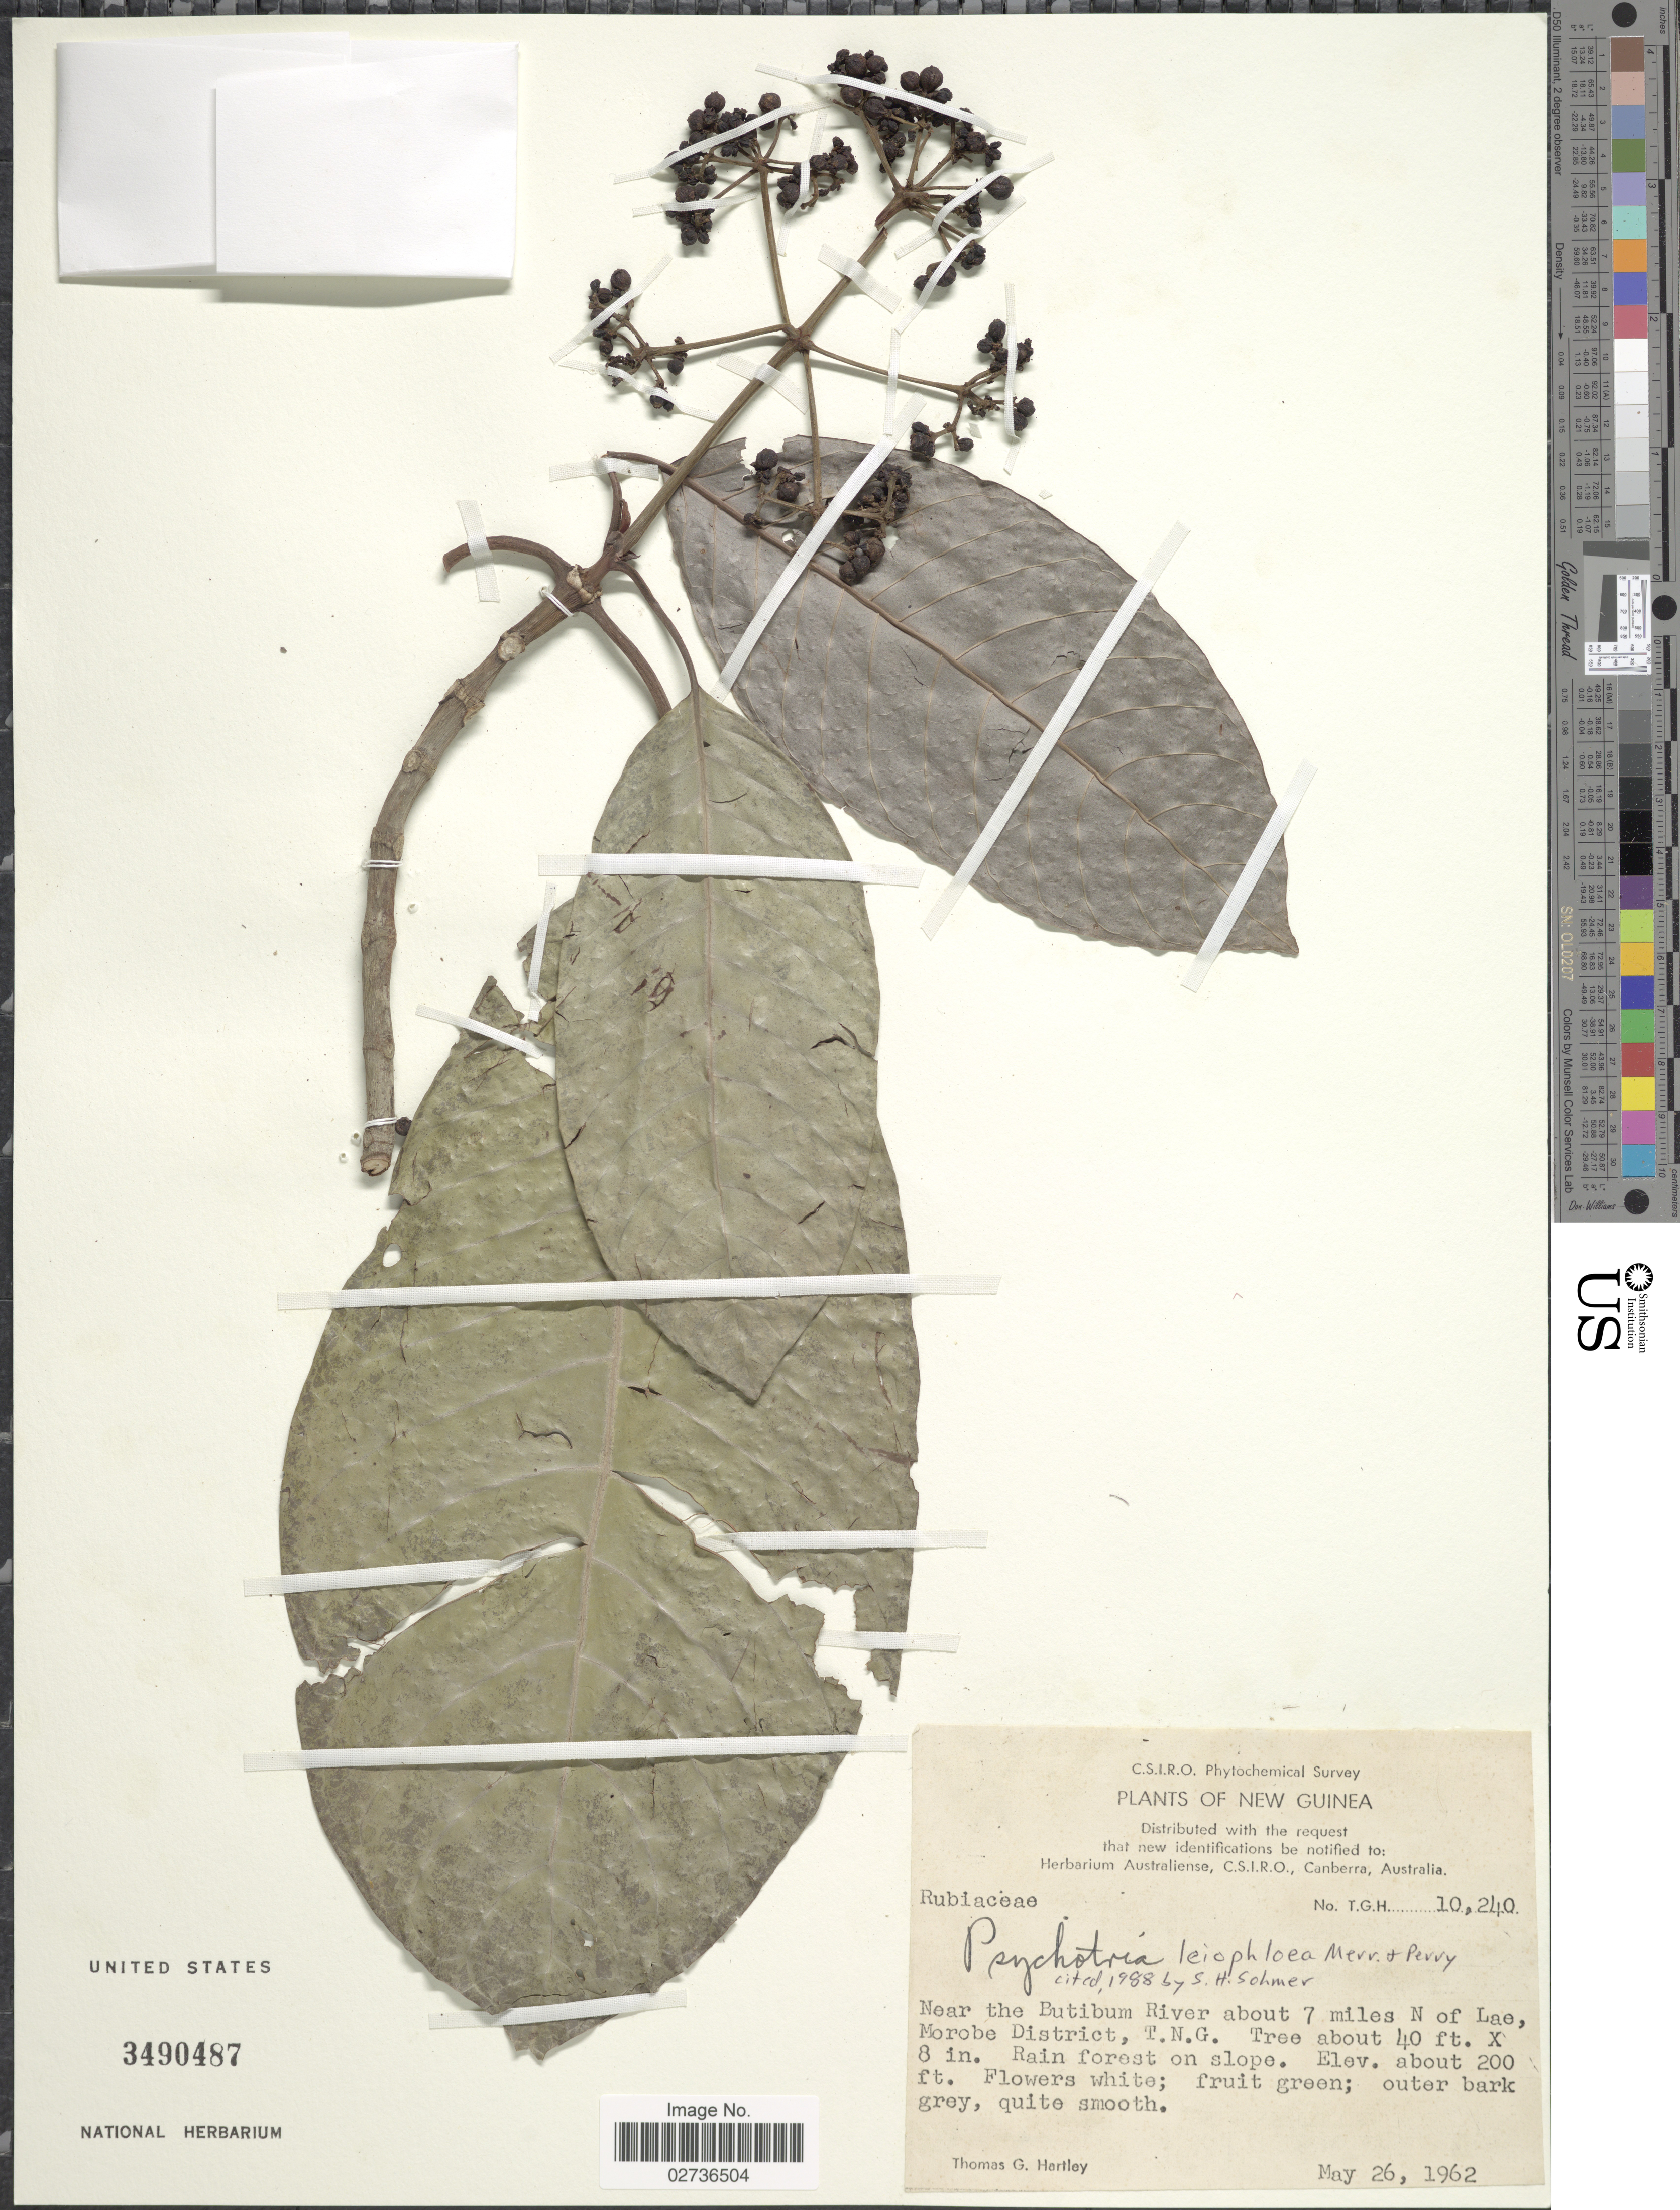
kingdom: Plantae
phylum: Tracheophyta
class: Magnoliopsida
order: Gentianales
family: Rubiaceae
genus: Psychotria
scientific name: Psychotria leiophloea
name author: Merr. & L.M. Perry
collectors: T. G. Hartley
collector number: T.G.H. 10240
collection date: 1962-05-26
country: Papua New Guinea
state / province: Morobe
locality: New Guinea, Near the Bitubum River about 7 miles N of Lae, Morobe District, T.N.G.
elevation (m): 61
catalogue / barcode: US 3490487